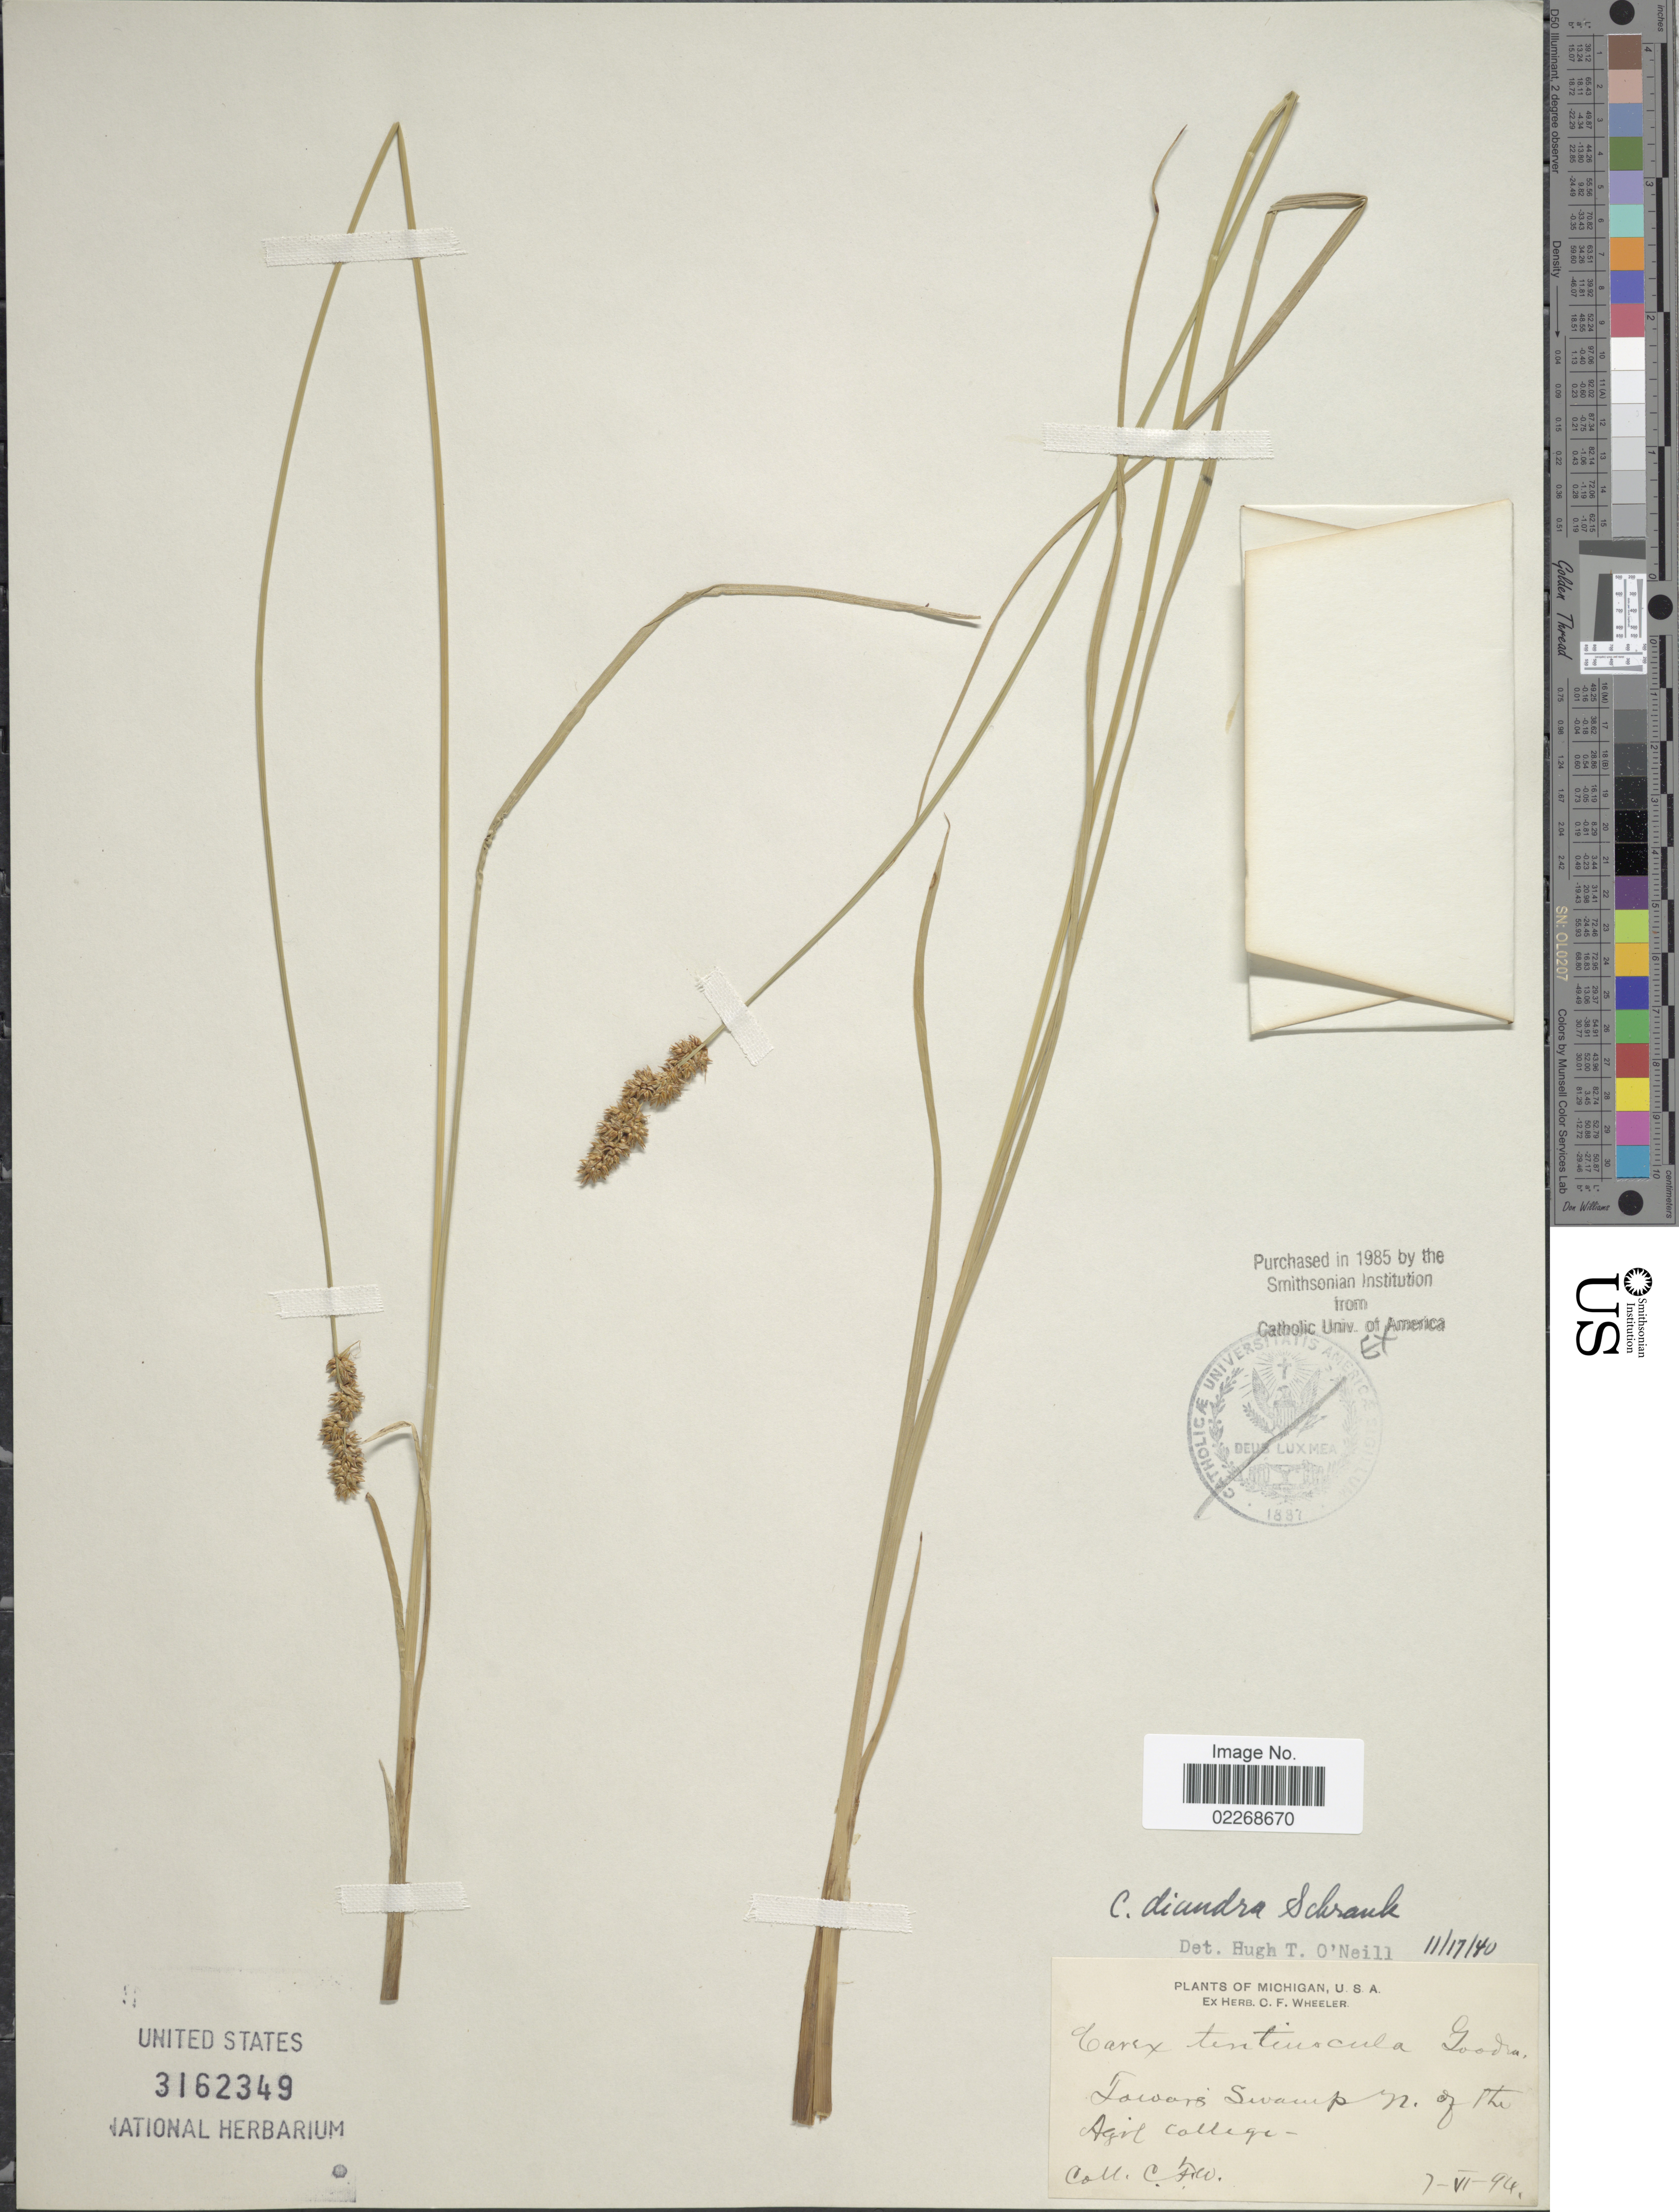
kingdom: Plantae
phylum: Tracheophyta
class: Liliopsida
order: Poales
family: Cyperaceae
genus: Carex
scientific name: Carex diandra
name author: Schrank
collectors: C. Wheeler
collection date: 1894-06-07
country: United States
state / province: Michigan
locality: Towars' Swamp N. of the Agr'l college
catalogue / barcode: US 3162349